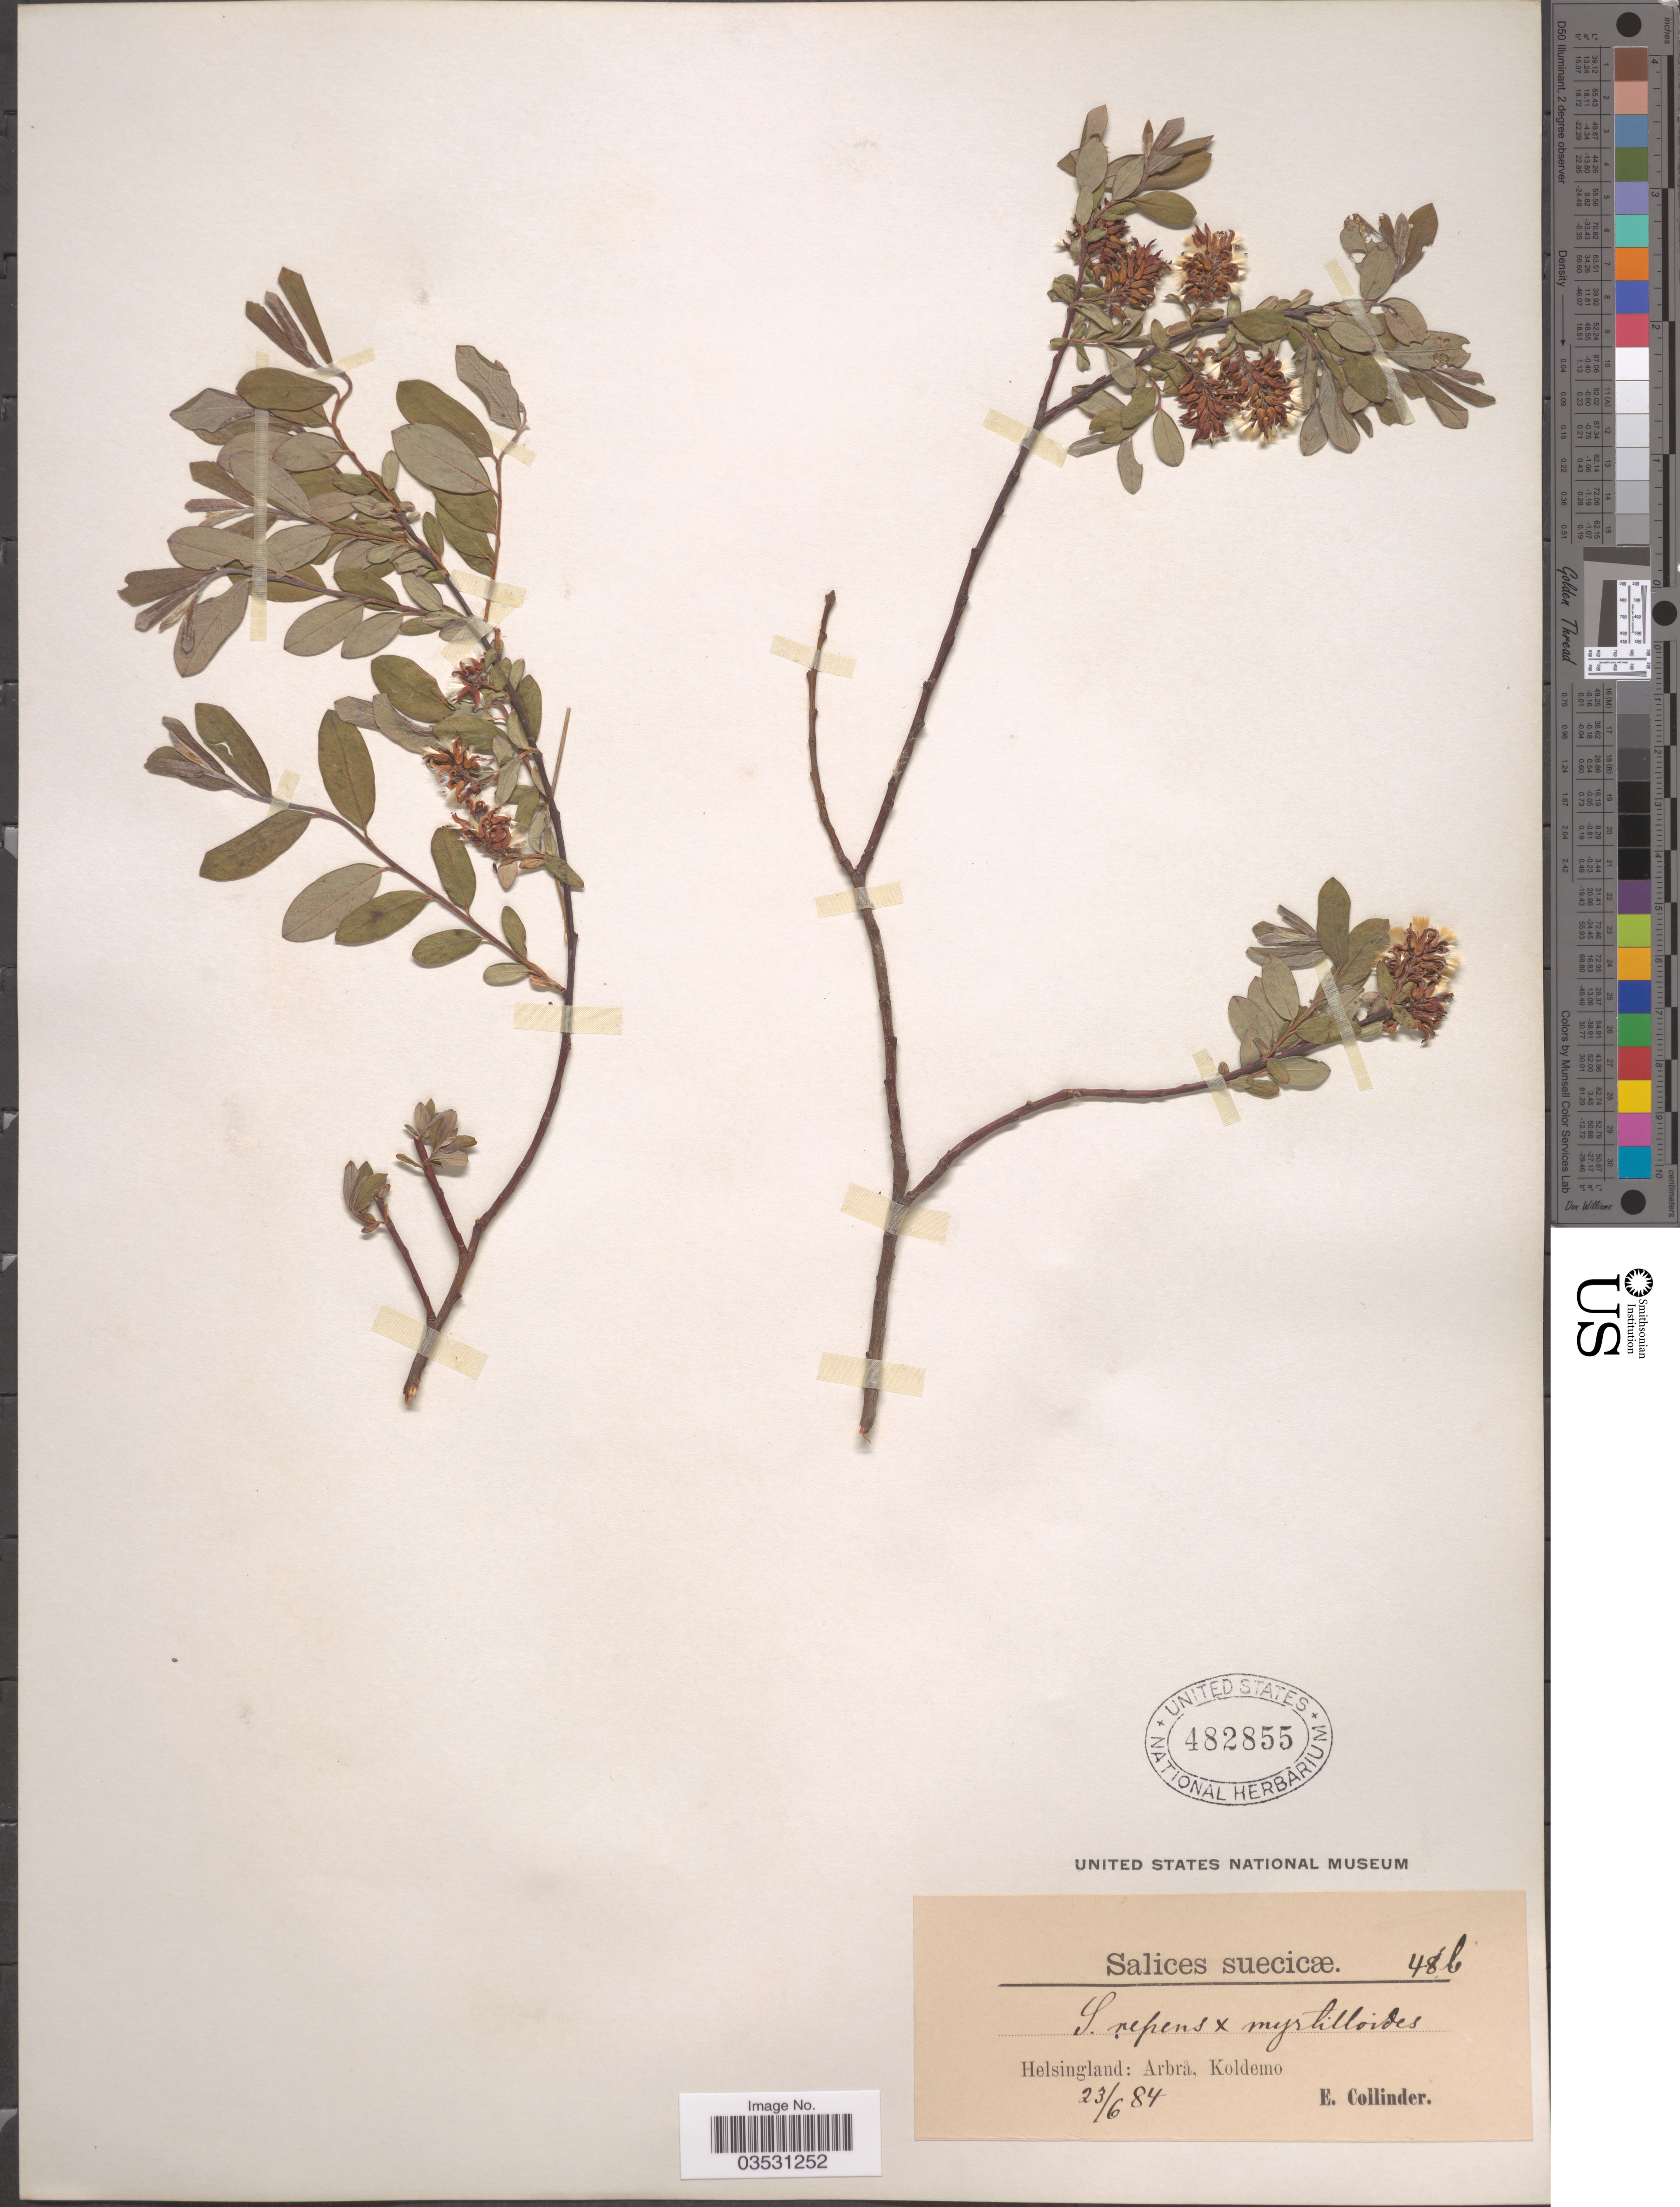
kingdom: Plantae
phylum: Tracheophyta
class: Magnoliopsida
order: Malpighiales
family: Salicaceae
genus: Salix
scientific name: Salix repens x S. myrtilloides L.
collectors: E. Collinder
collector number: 48b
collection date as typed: Transcribed d/m/y: 23/6/84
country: Sweden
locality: Suecicæ. Helsingland: Arbrå, Koldemo.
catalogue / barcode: US 482855